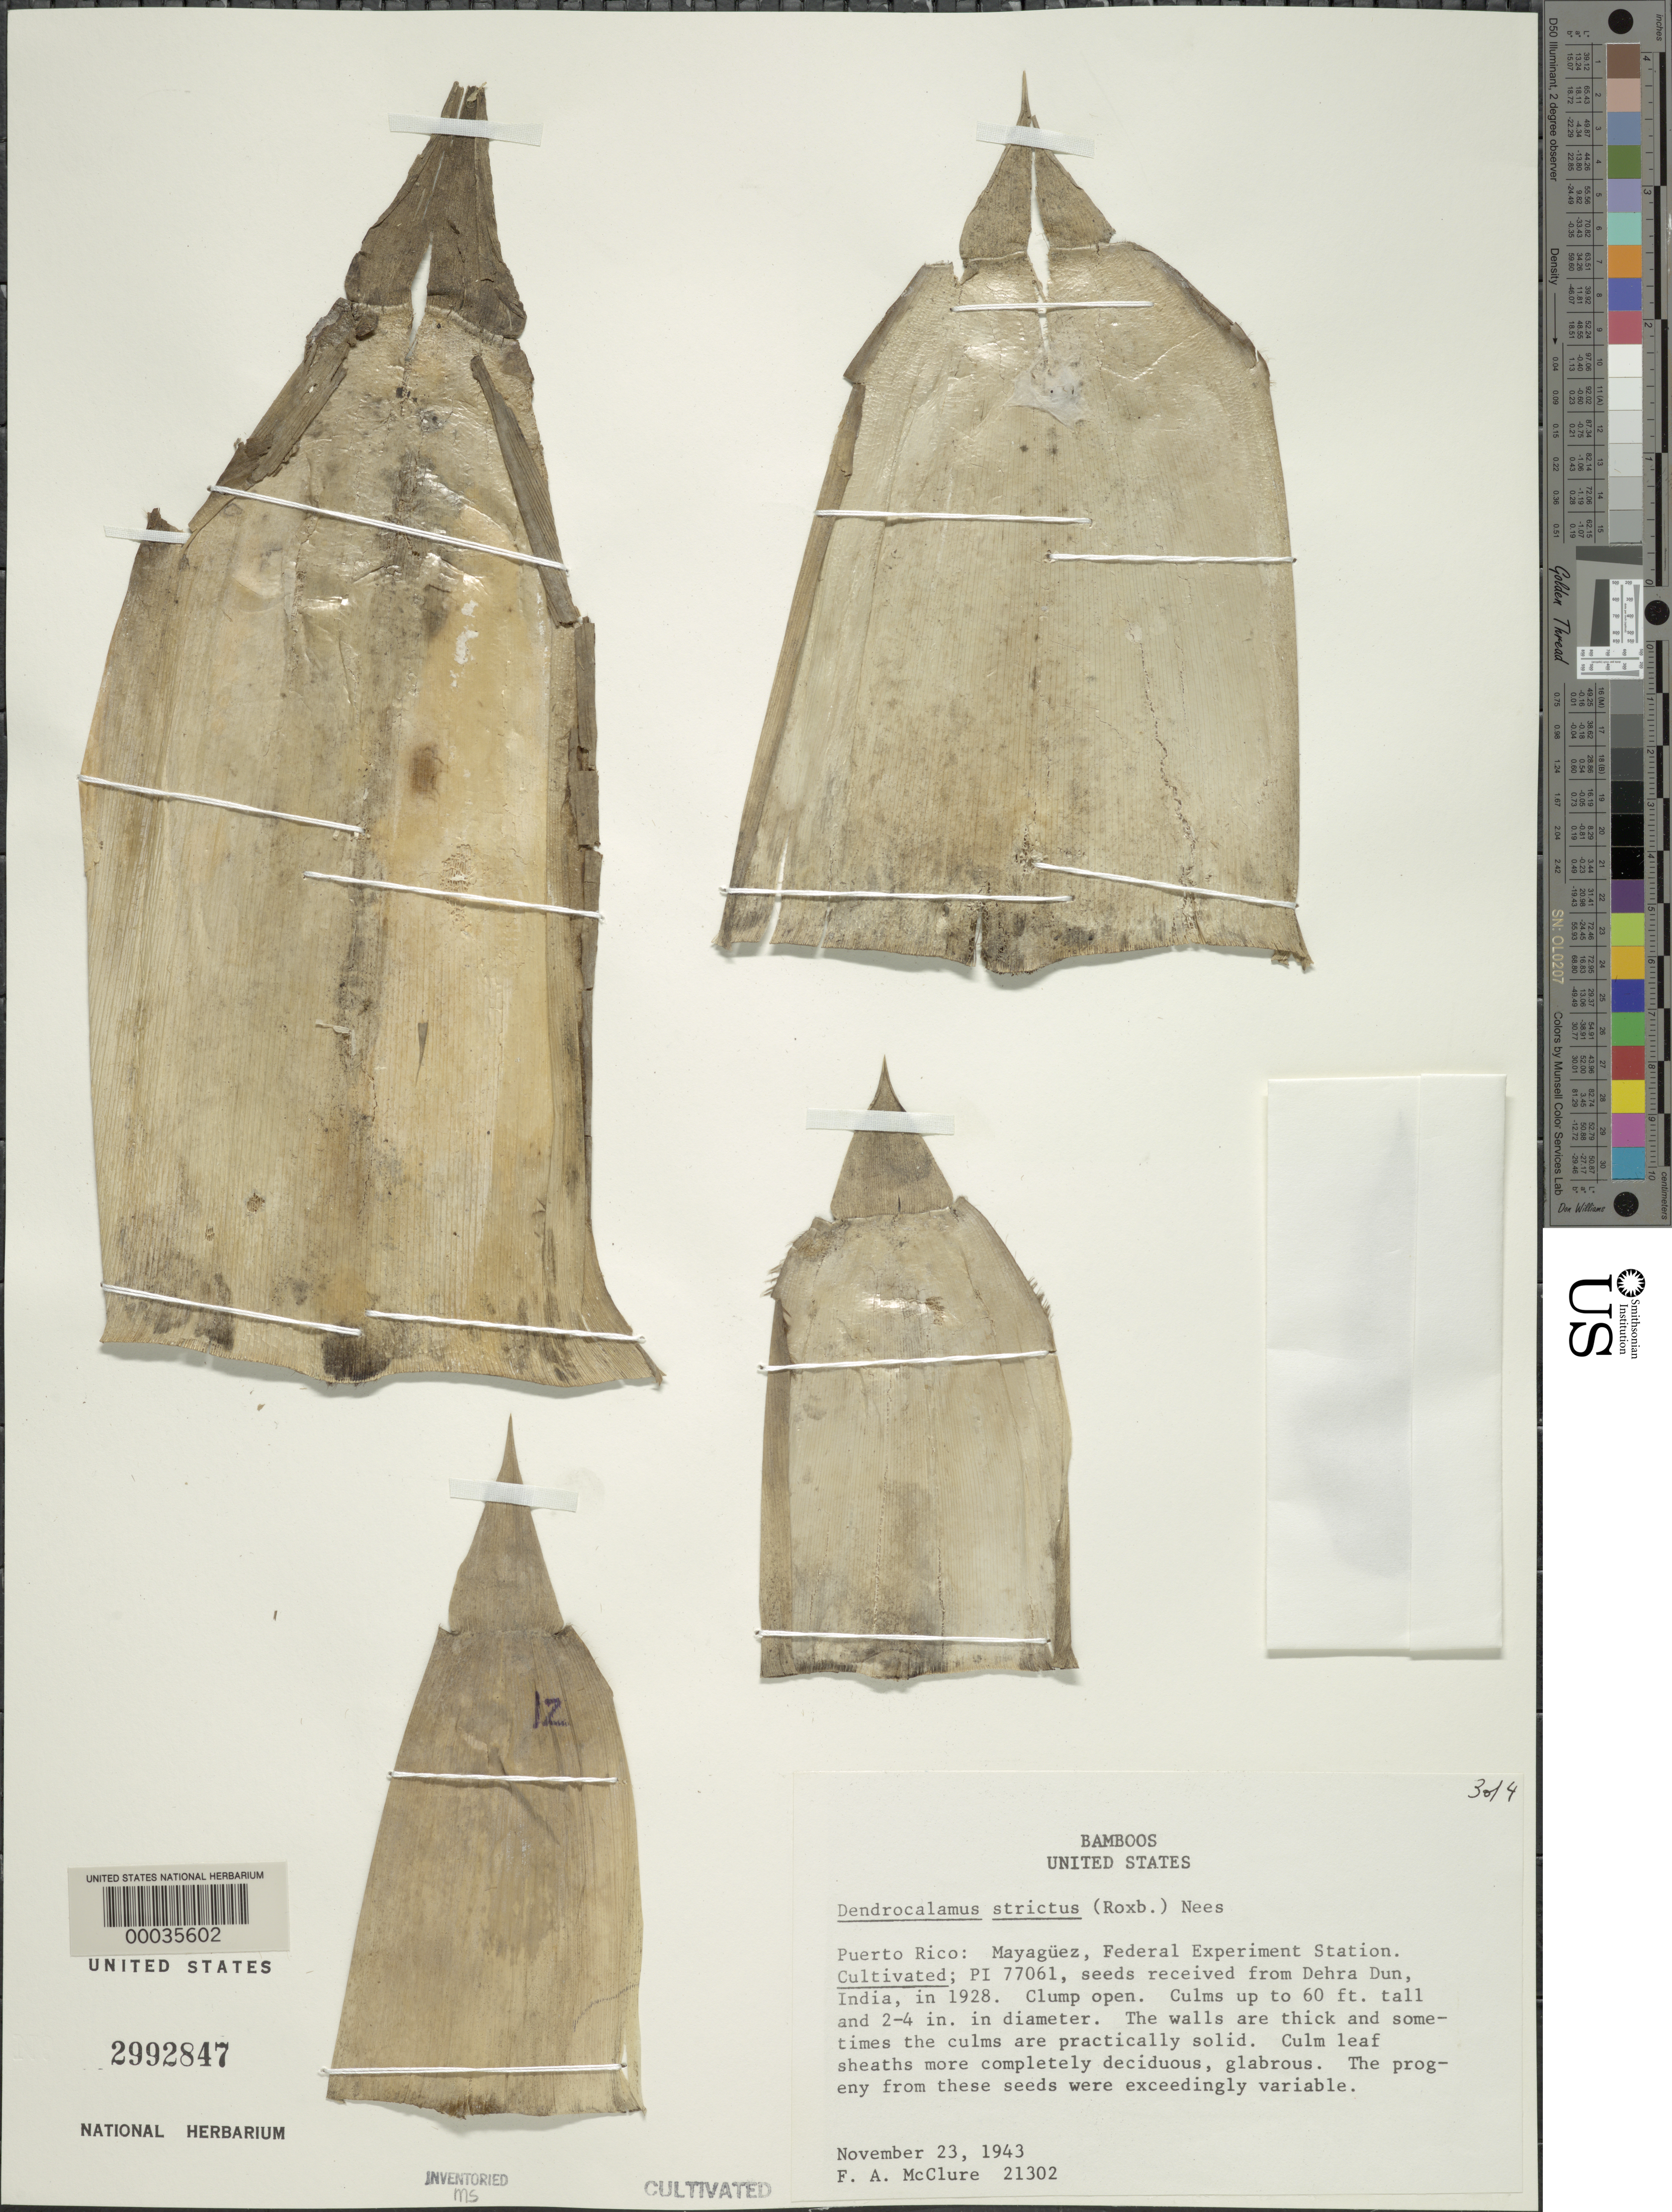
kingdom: Plantae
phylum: Tracheophyta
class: Liliopsida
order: Poales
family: Poaceae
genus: Dendrocalamus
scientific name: Dendrocalamus strictus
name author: (Roxb.) Nees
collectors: F. A. McClure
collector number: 21302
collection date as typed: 23 Nov 1943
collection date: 1943-11-23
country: Puerto Rico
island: Greater Antilles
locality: Federal experimental station, mayaguez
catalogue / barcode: US 2992847